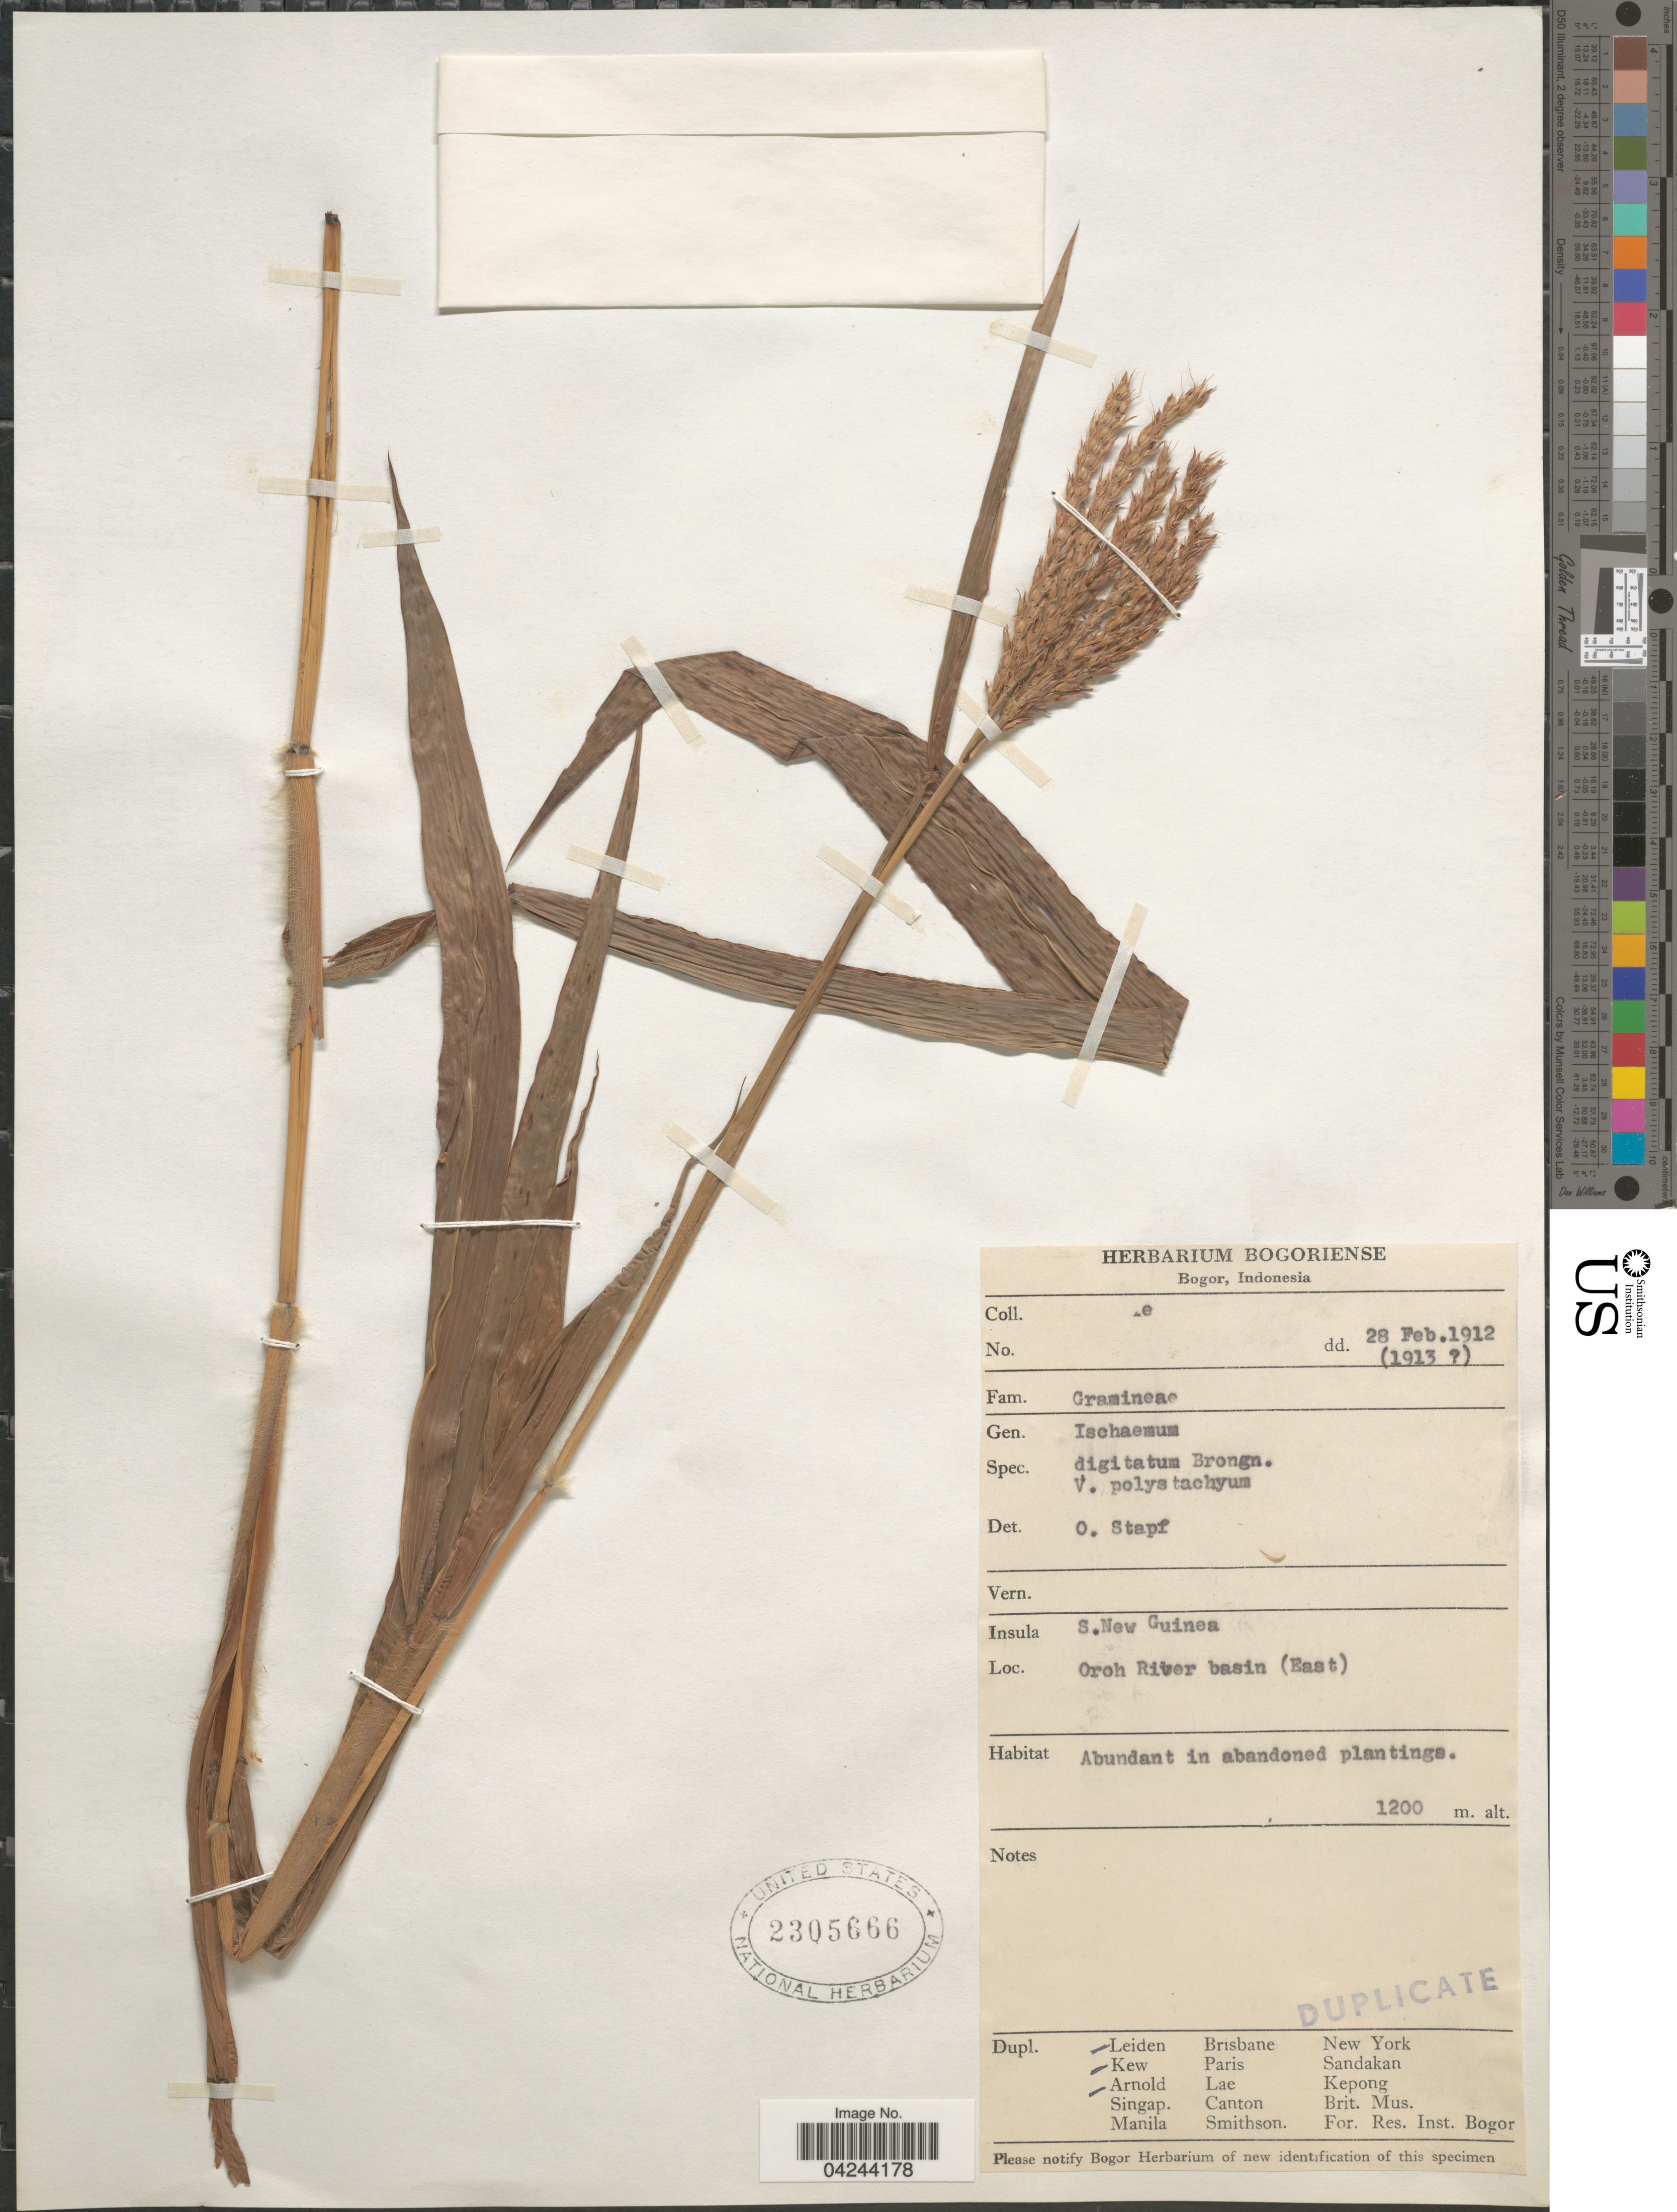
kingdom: Plantae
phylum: Tracheophyta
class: Liliopsida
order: Poales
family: Poaceae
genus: Ischaemum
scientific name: Ischaemum polystachyum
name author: J. Presl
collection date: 1912-02-28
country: Indonesia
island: New Guinea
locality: Insula S.New Guinea. Oroh River basin (East).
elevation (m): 1200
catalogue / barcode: US 2305666